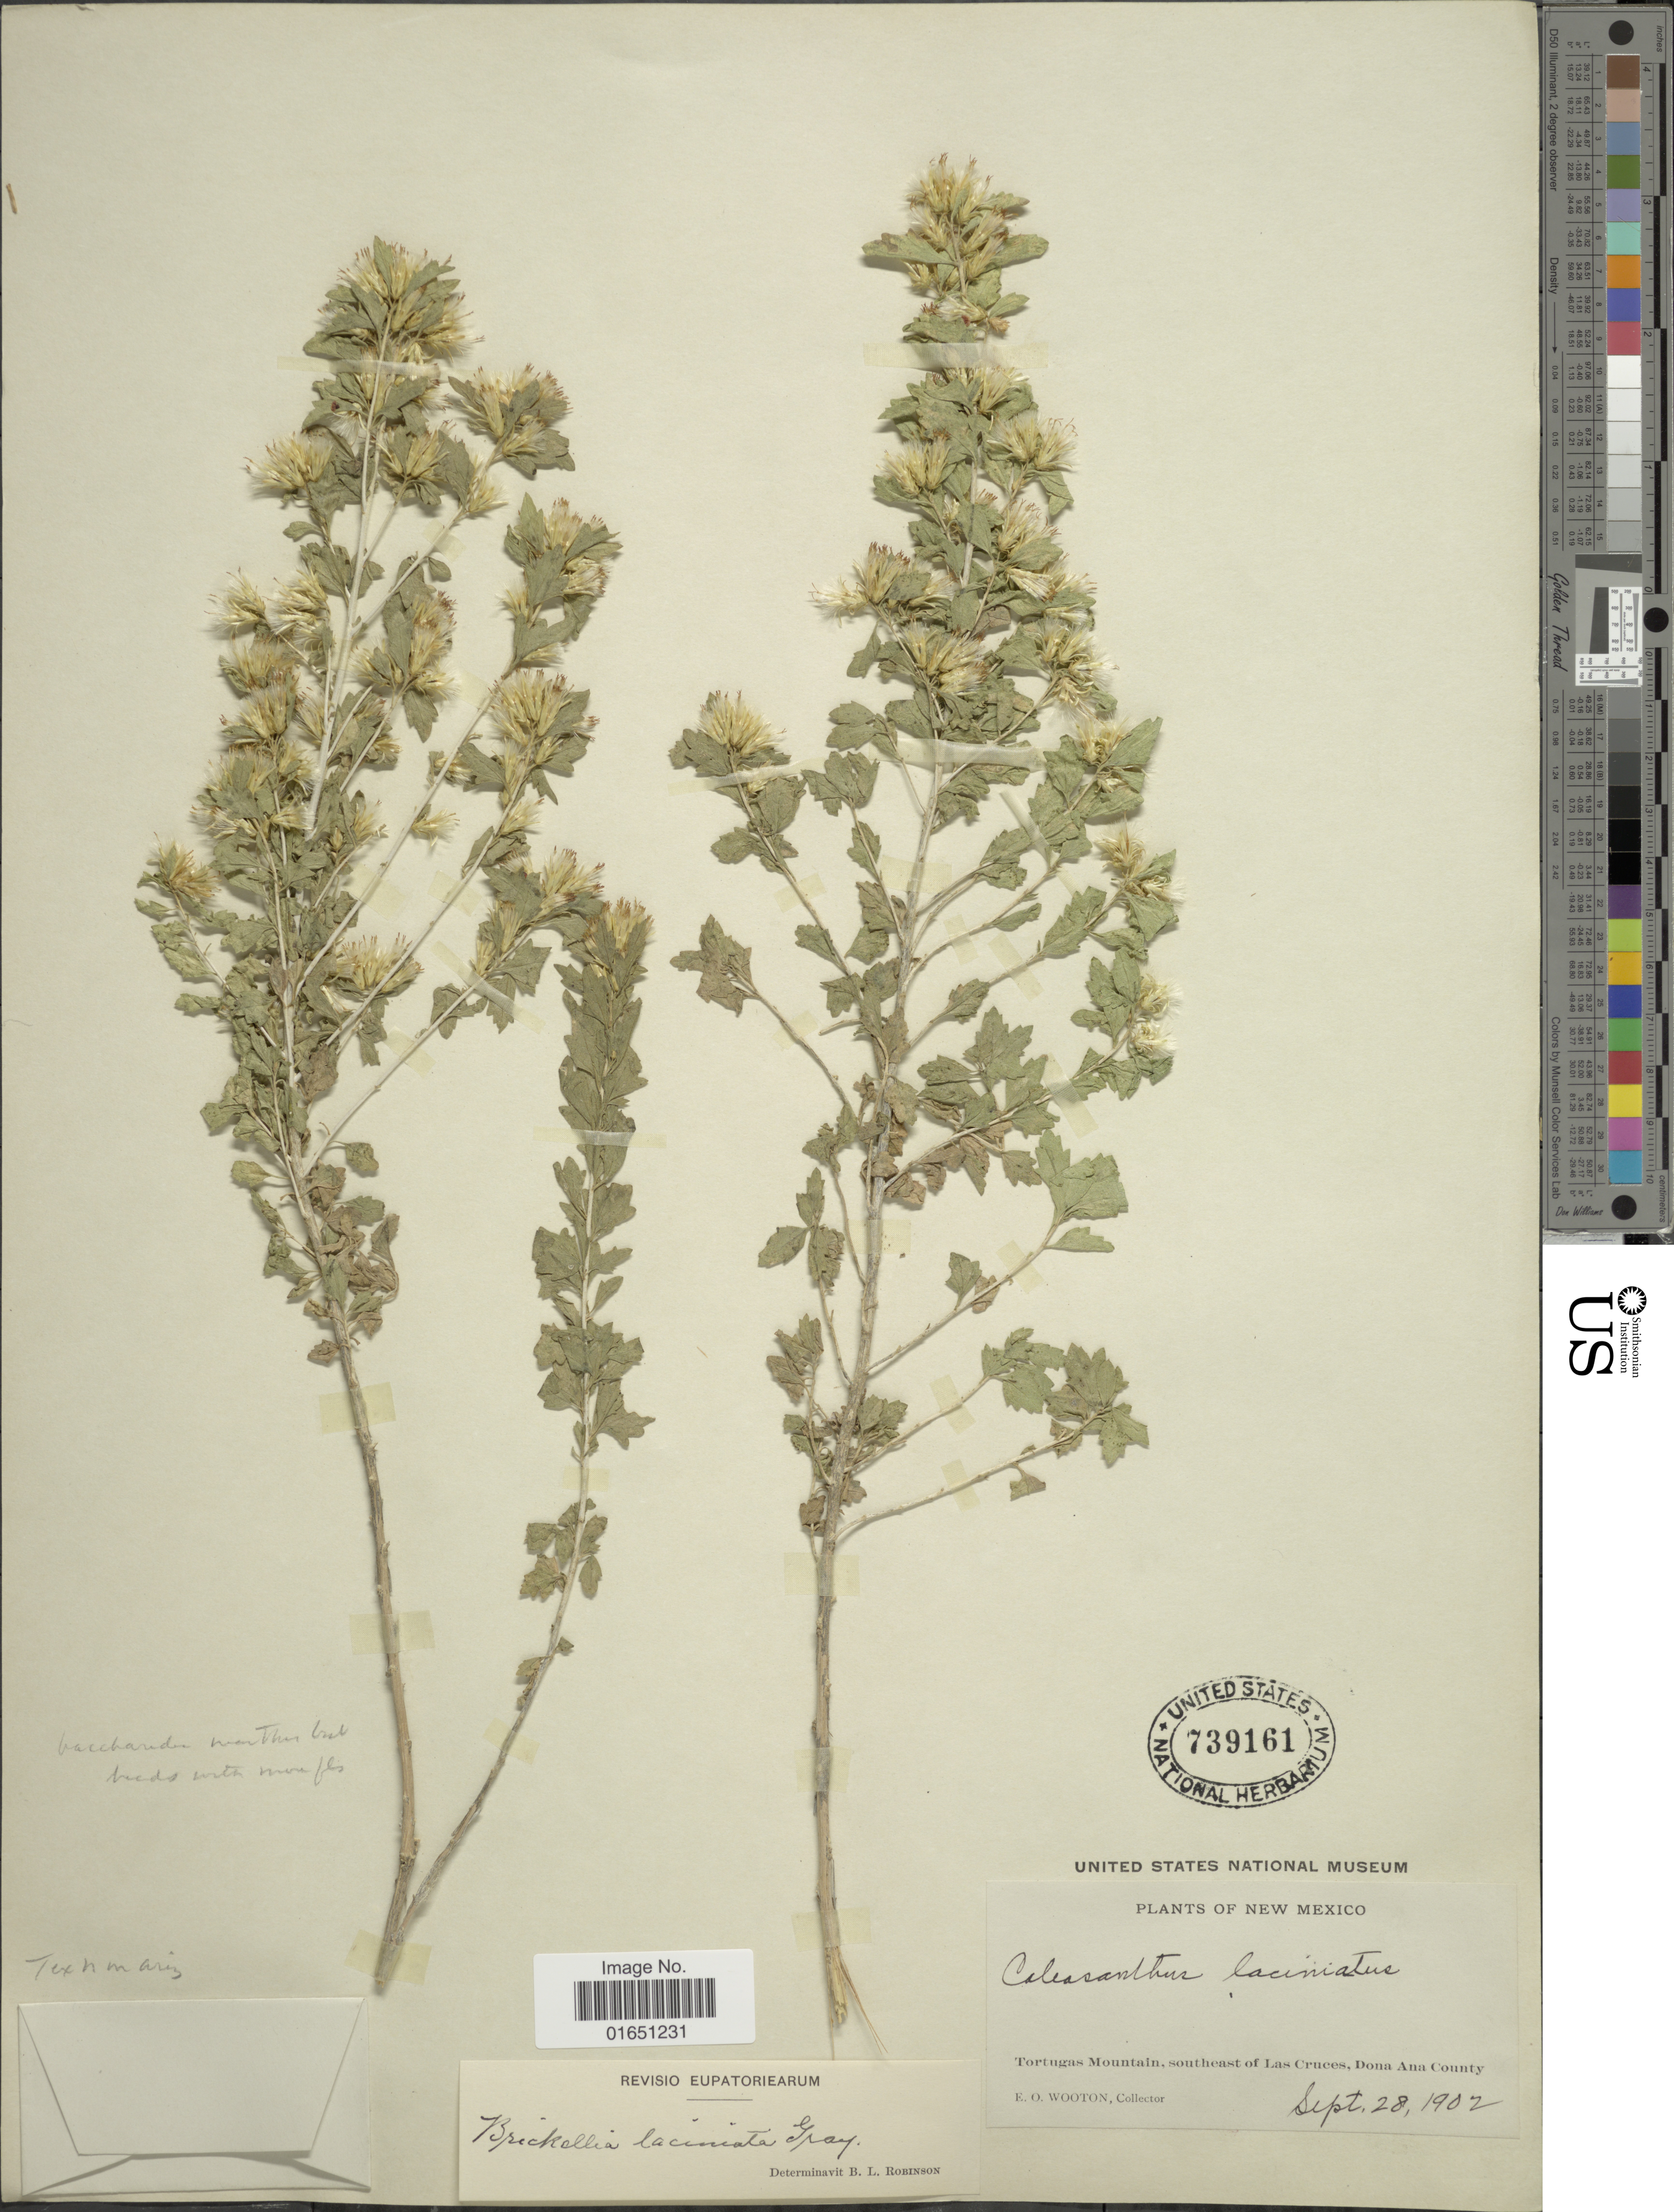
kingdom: Plantae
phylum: Tracheophyta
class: Magnoliopsida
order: Asterales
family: Asteraceae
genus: Brickellia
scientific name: Brickellia laciniata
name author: A. Gray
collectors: E. O. Wooton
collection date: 1902-09-28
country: United States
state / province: New Mexico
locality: Tortugas Mountains, southeast of Las Cruces, Dona Ana County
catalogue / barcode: US 739161